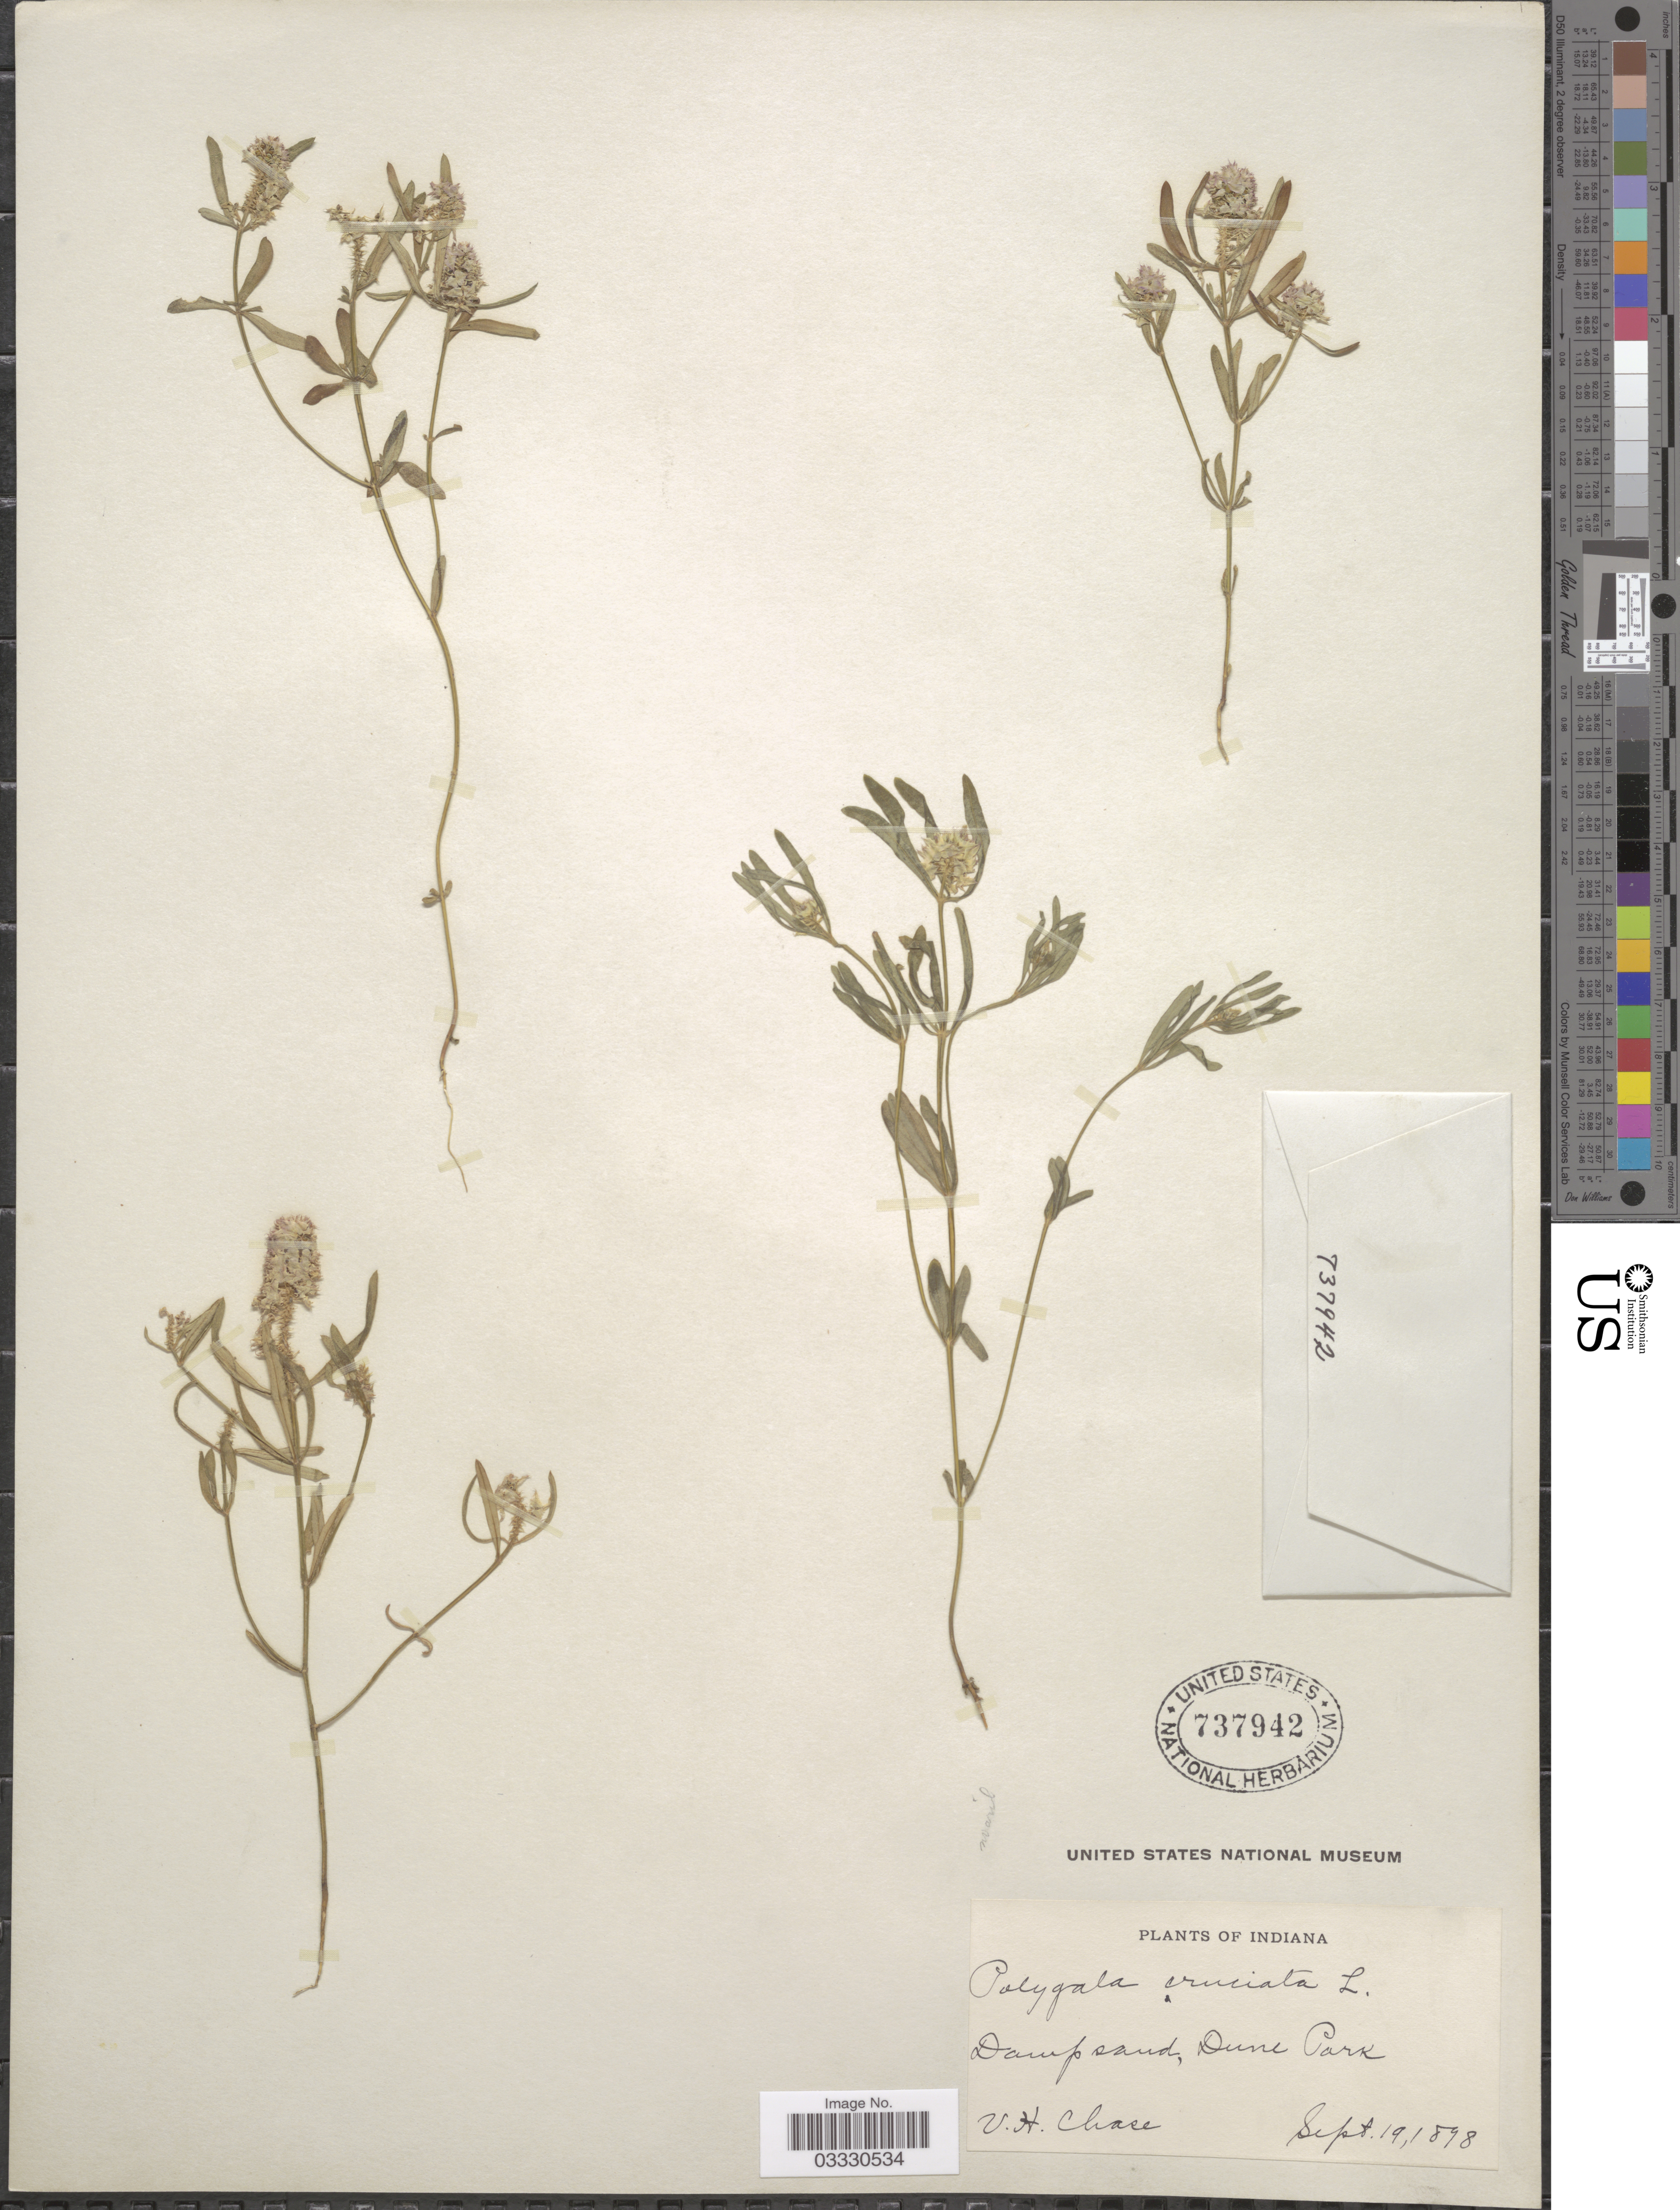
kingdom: Plantae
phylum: Tracheophyta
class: Magnoliopsida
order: Fabales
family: Polygalaceae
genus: Polygala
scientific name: Polygala cruciata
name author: L.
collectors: V. H. Chase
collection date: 1898-09-19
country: United States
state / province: Indiana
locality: Damp sand, Dune Park.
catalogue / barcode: US 737942